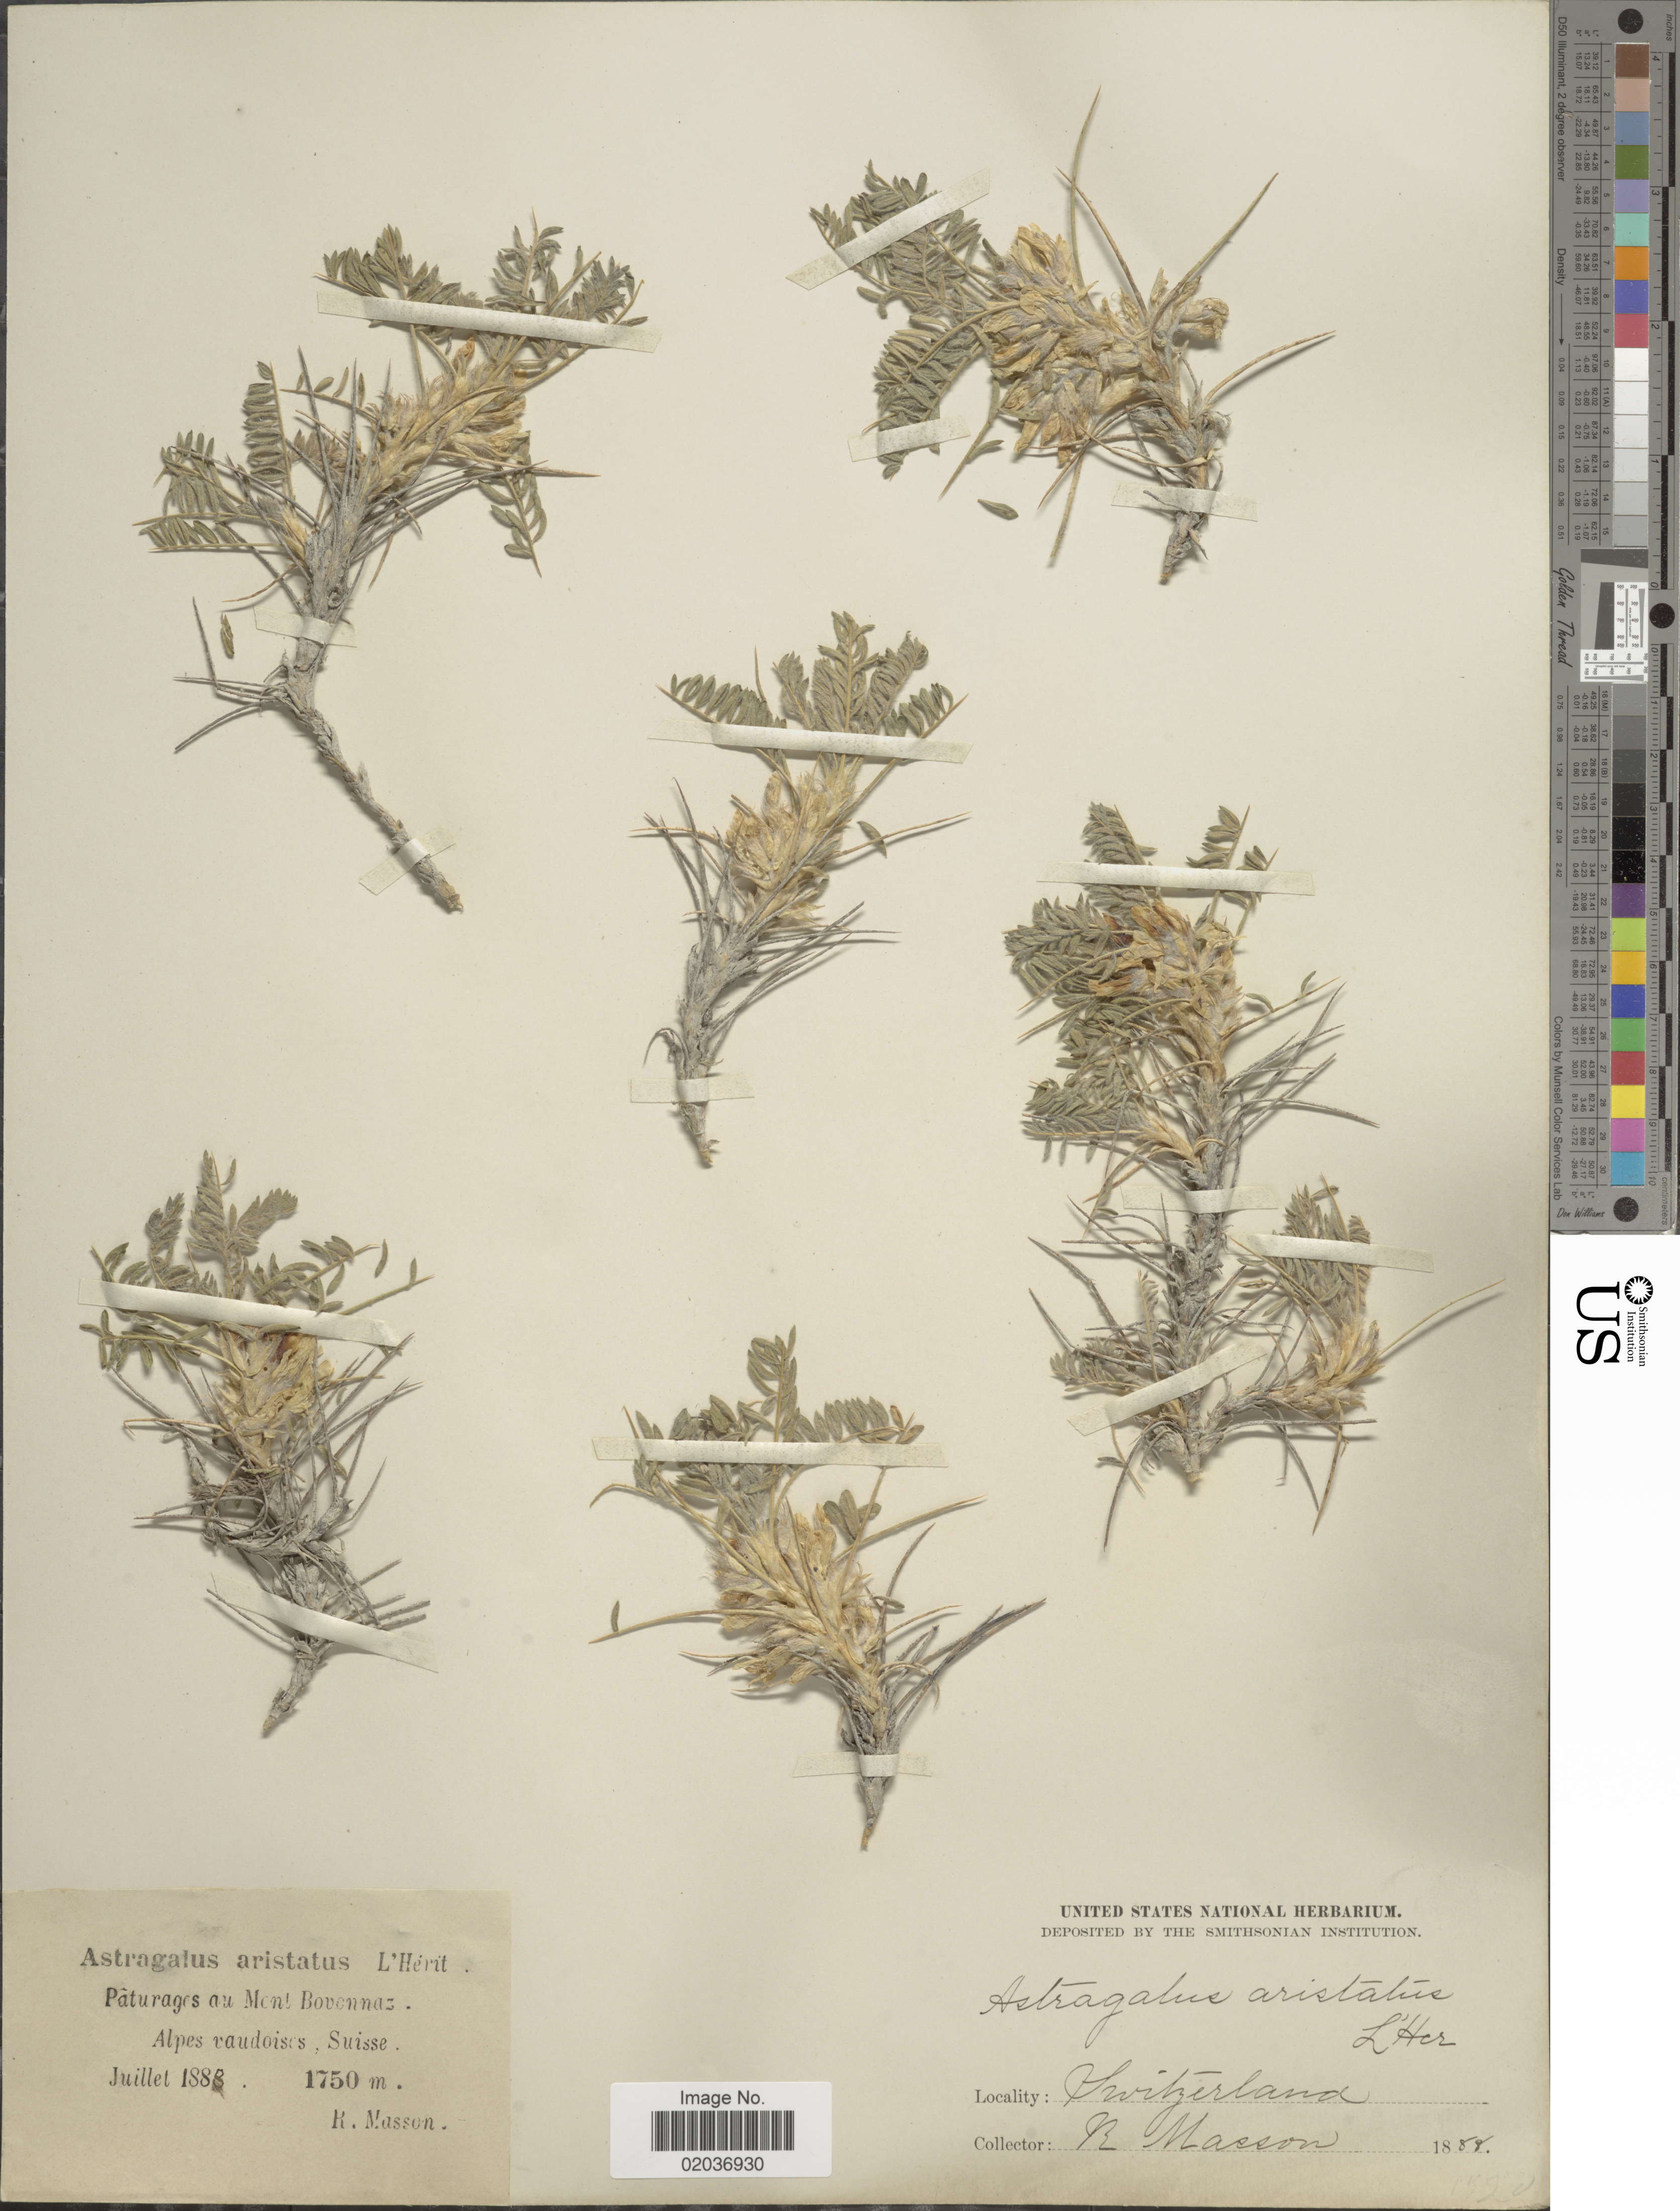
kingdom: Plantae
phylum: Tracheophyta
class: Magnoliopsida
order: Fabales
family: Fabaceae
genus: Astragalus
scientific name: Astragalus aristatus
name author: L'Hér.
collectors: R. Masson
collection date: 1888-07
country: Switzerland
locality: Alpes vaudoises, Suisse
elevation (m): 1750